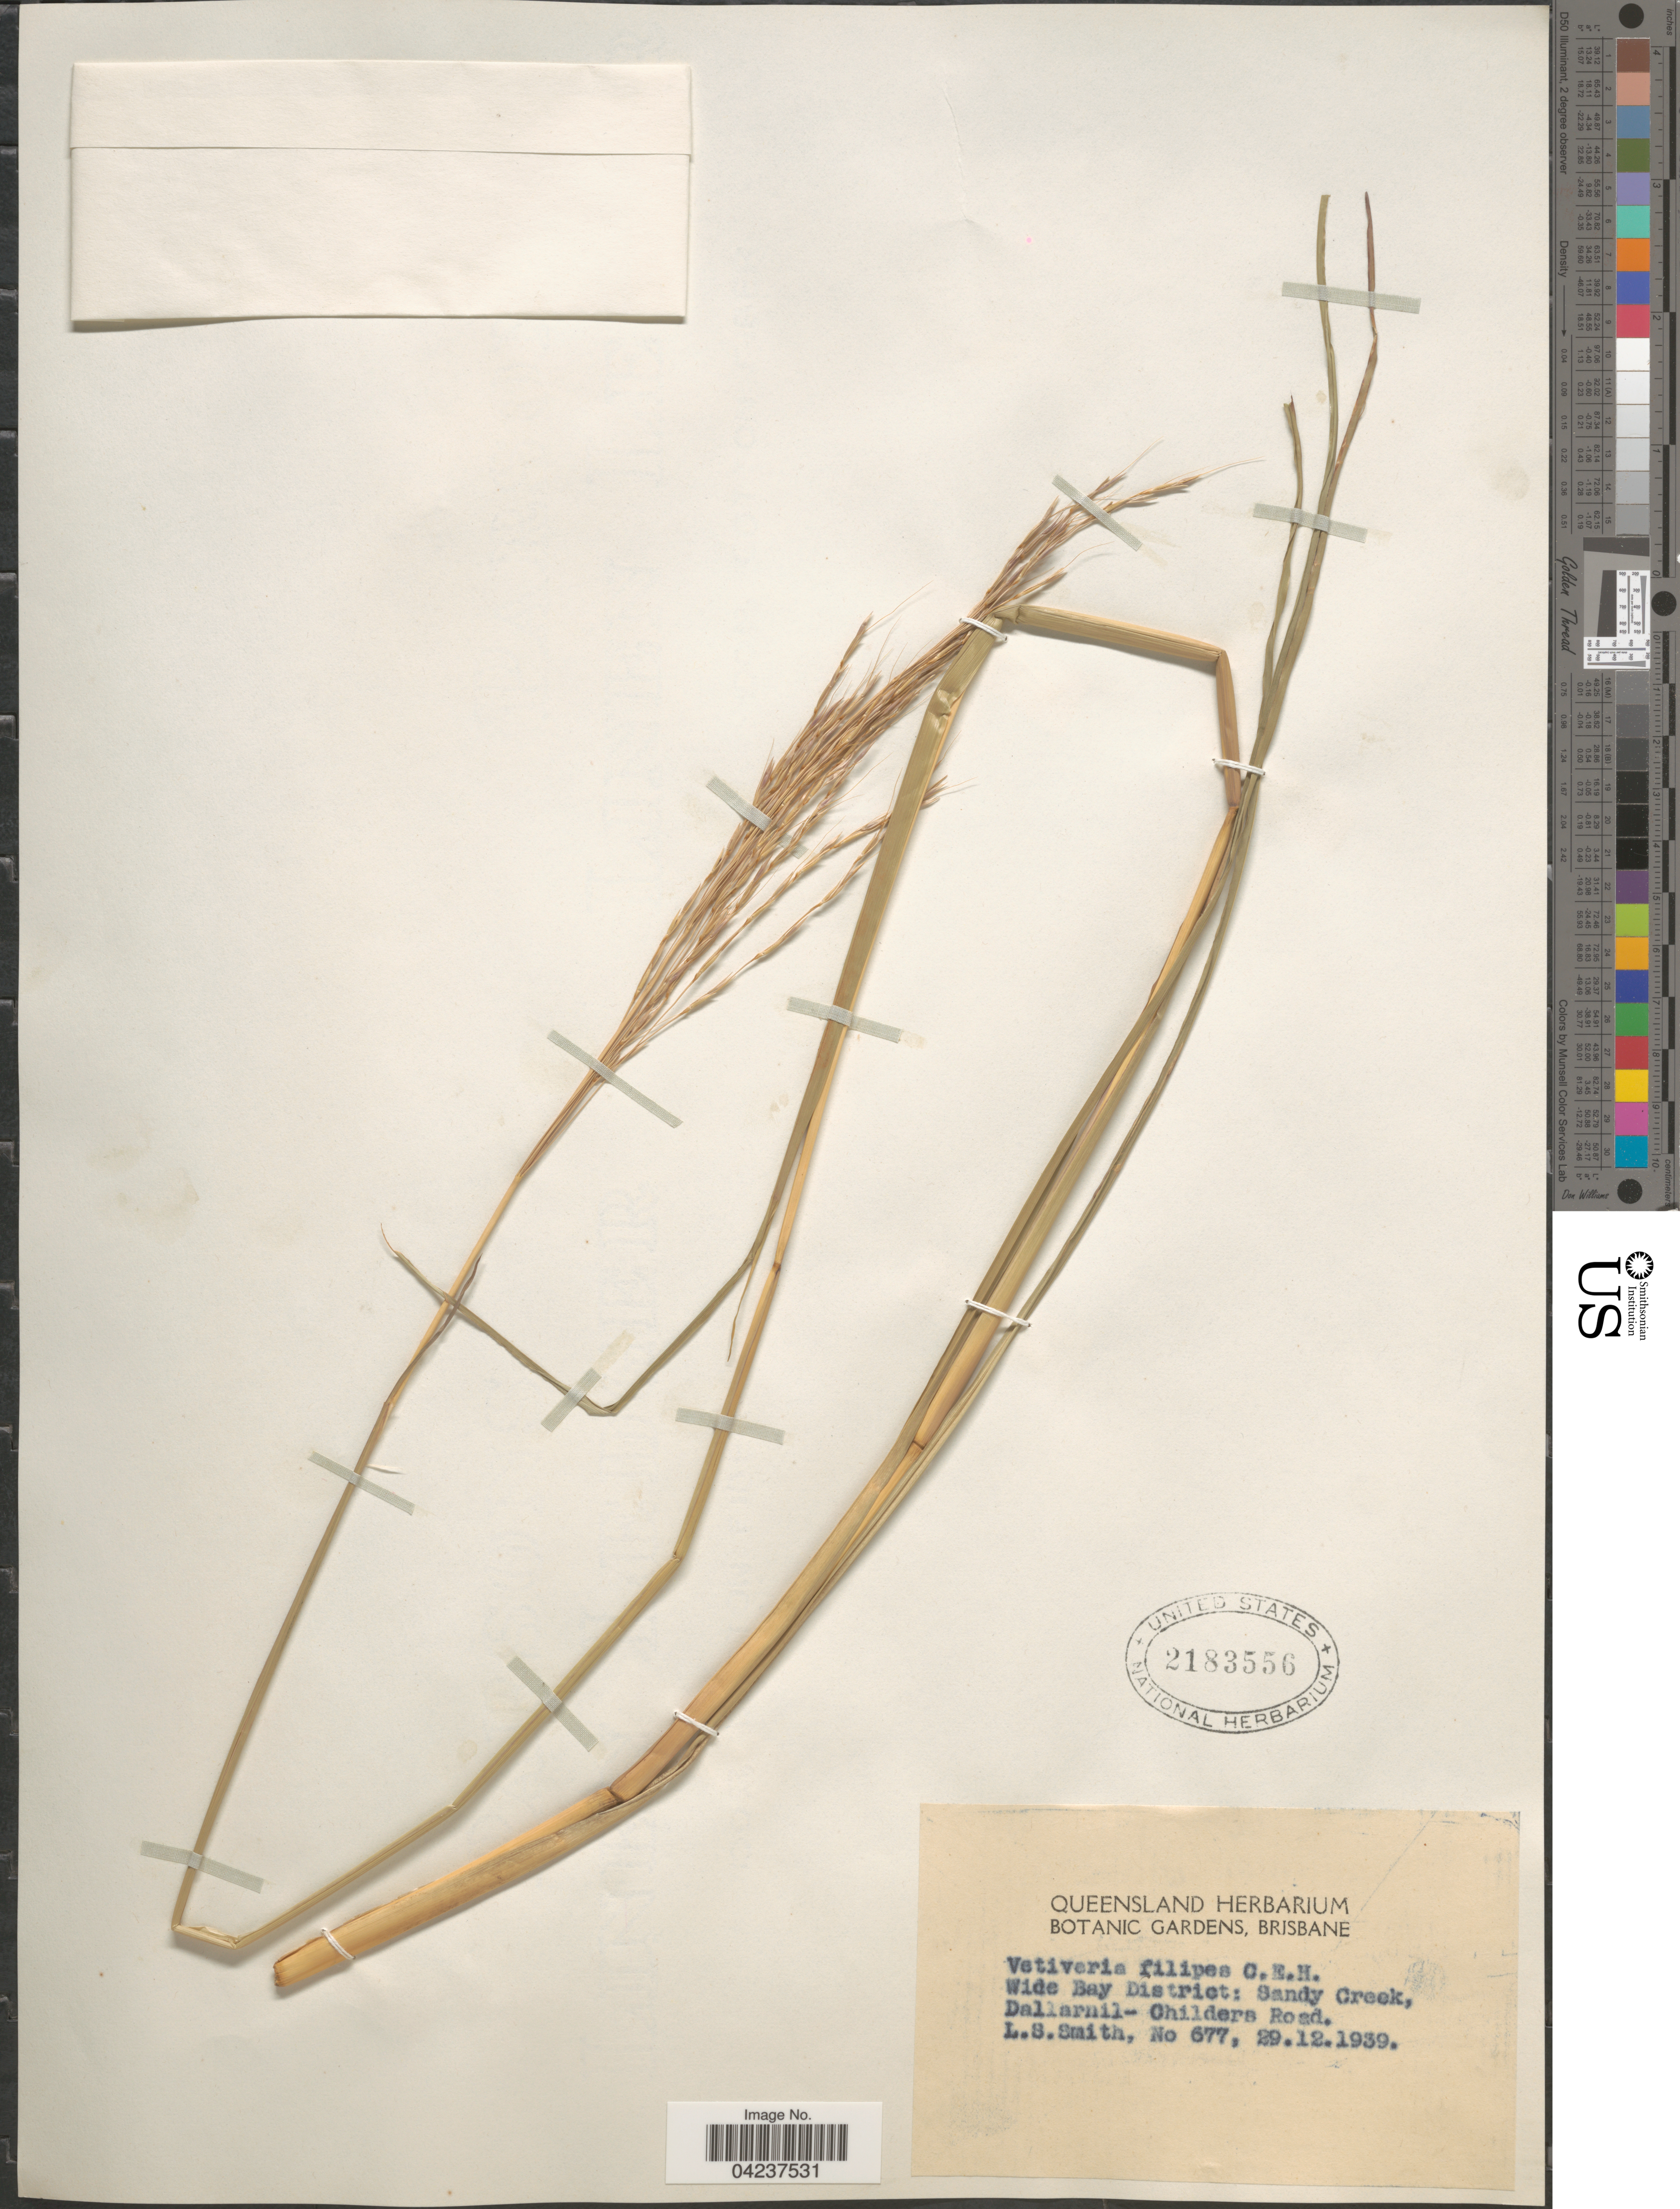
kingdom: Plantae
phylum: Tracheophyta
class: Liliopsida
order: Poales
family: Poaceae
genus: Chrysopogon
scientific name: Chrysopogon elongatus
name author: (R. Br.) Benth.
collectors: L. Smith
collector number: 677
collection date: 1939-12-29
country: Australia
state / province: Queensland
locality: Wide Bay District: Sandy Creek, Dallarnil- Childers Road.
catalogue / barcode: US 2183556